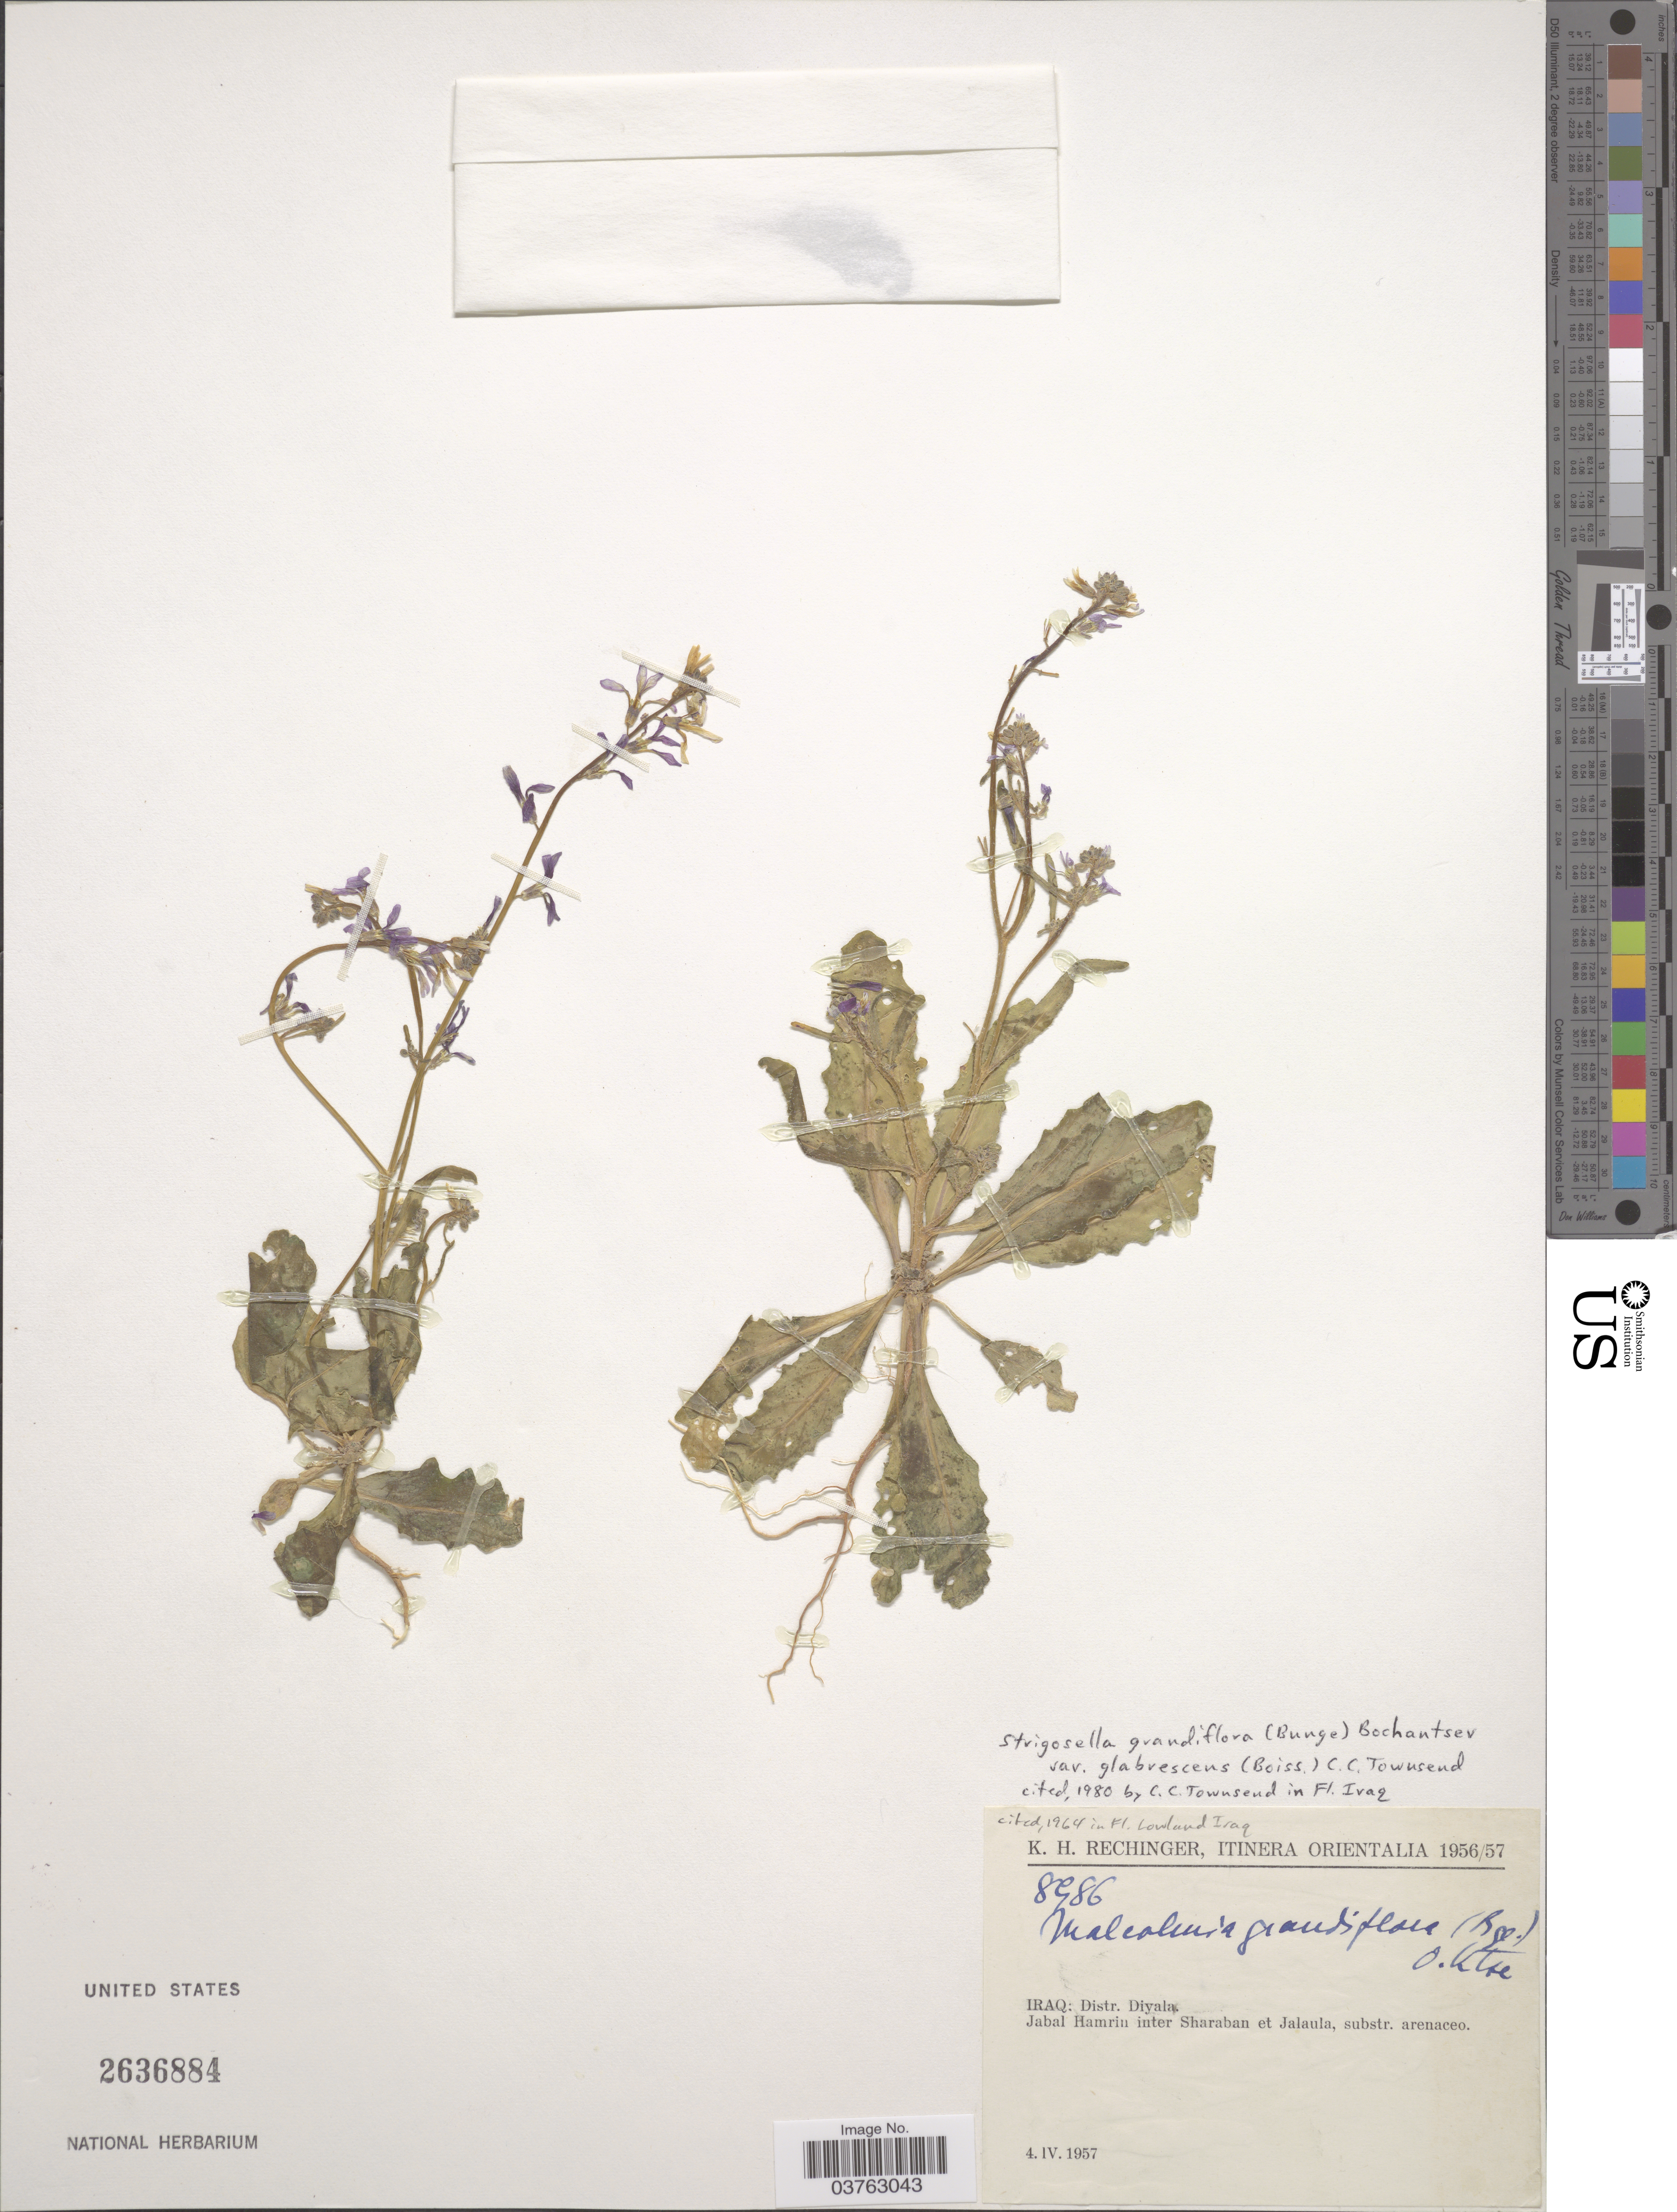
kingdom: Plantae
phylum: Tracheophyta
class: Magnoliopsida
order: Brassicales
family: Brassicaceae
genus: Malcolmia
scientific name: Malcolmia grandiflora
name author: Kuntze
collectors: K. H. Rechinger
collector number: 8986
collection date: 1957-04-04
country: Iraq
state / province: Diyala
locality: Itinera Orientalia. Distr. Diyala. Jabal Hamrin inter Sharaban et Jalaula, substr. arenaceo.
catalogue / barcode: US 2636884